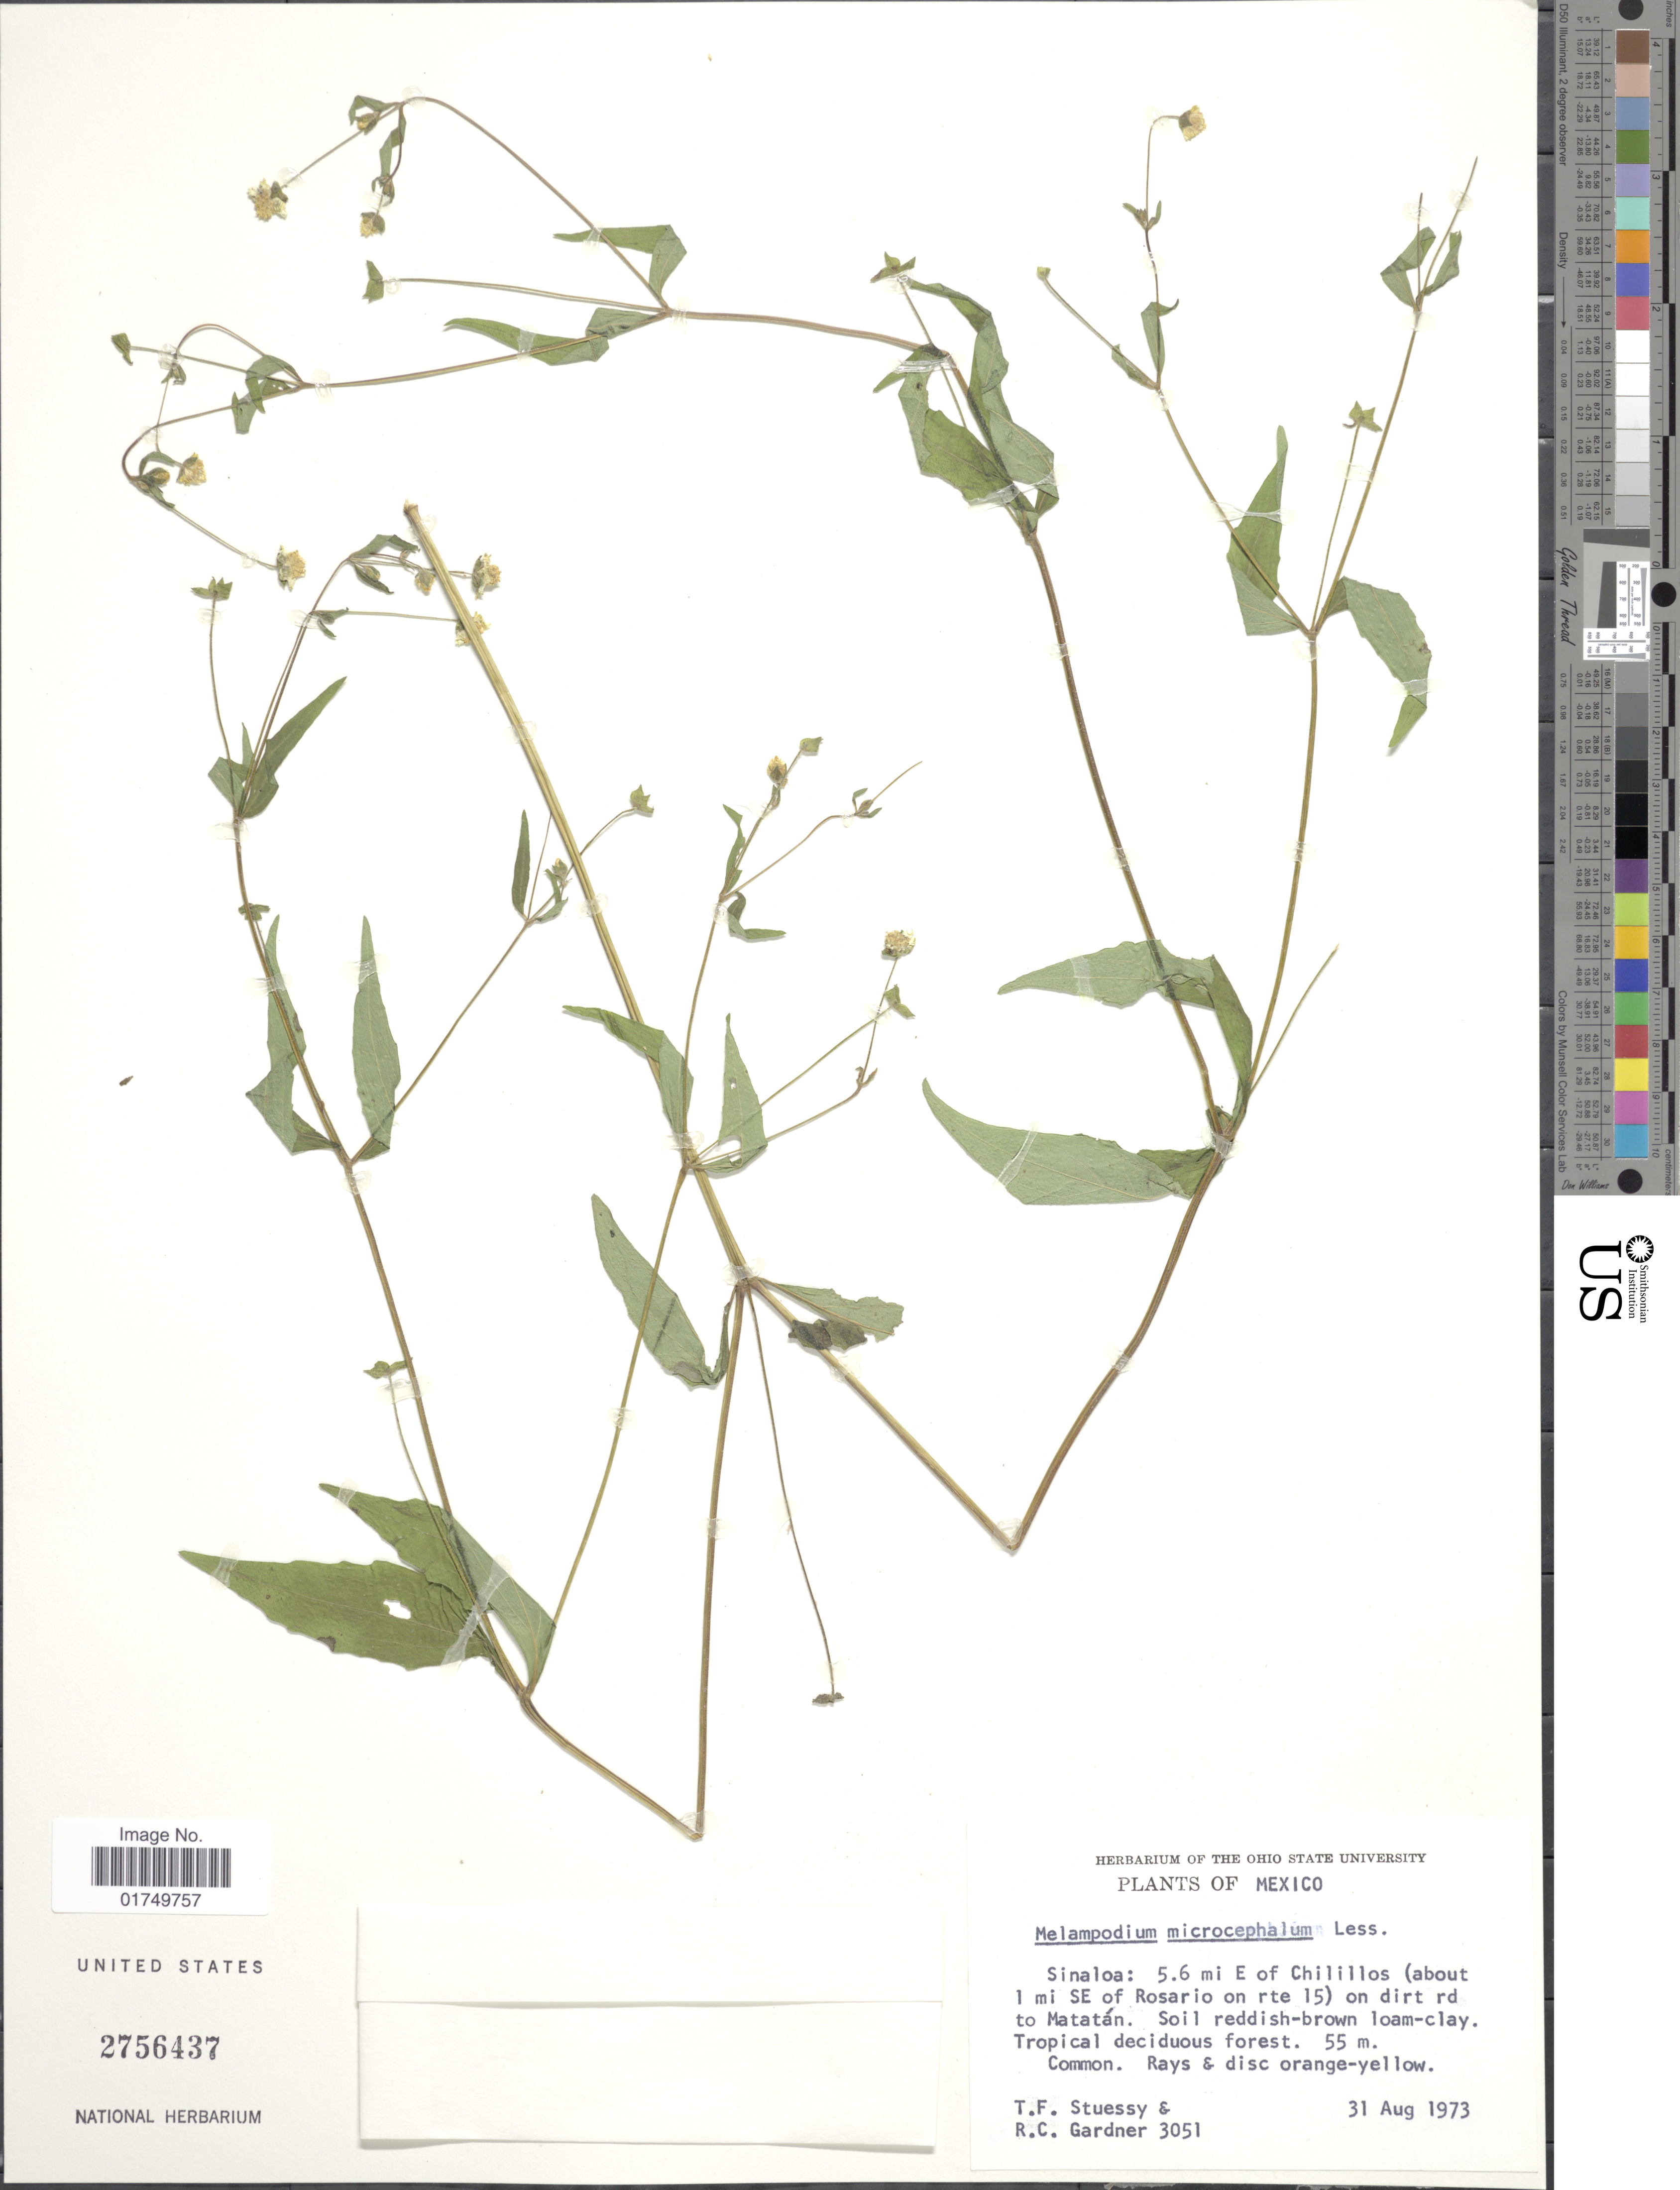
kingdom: Plantae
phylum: Tracheophyta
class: Magnoliopsida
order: Asterales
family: Asteraceae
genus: Melampodium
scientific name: Melampodium microcephalum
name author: Less.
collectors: T. Stuessy & R. C. Gardner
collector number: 3051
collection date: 1973-08-31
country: Mexico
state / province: Sinaloa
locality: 5.6 mi E of Chilillos (about 1 mi SE of Rosario on rte 15) on dirt rd to Matatán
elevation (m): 55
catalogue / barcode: US 2756437